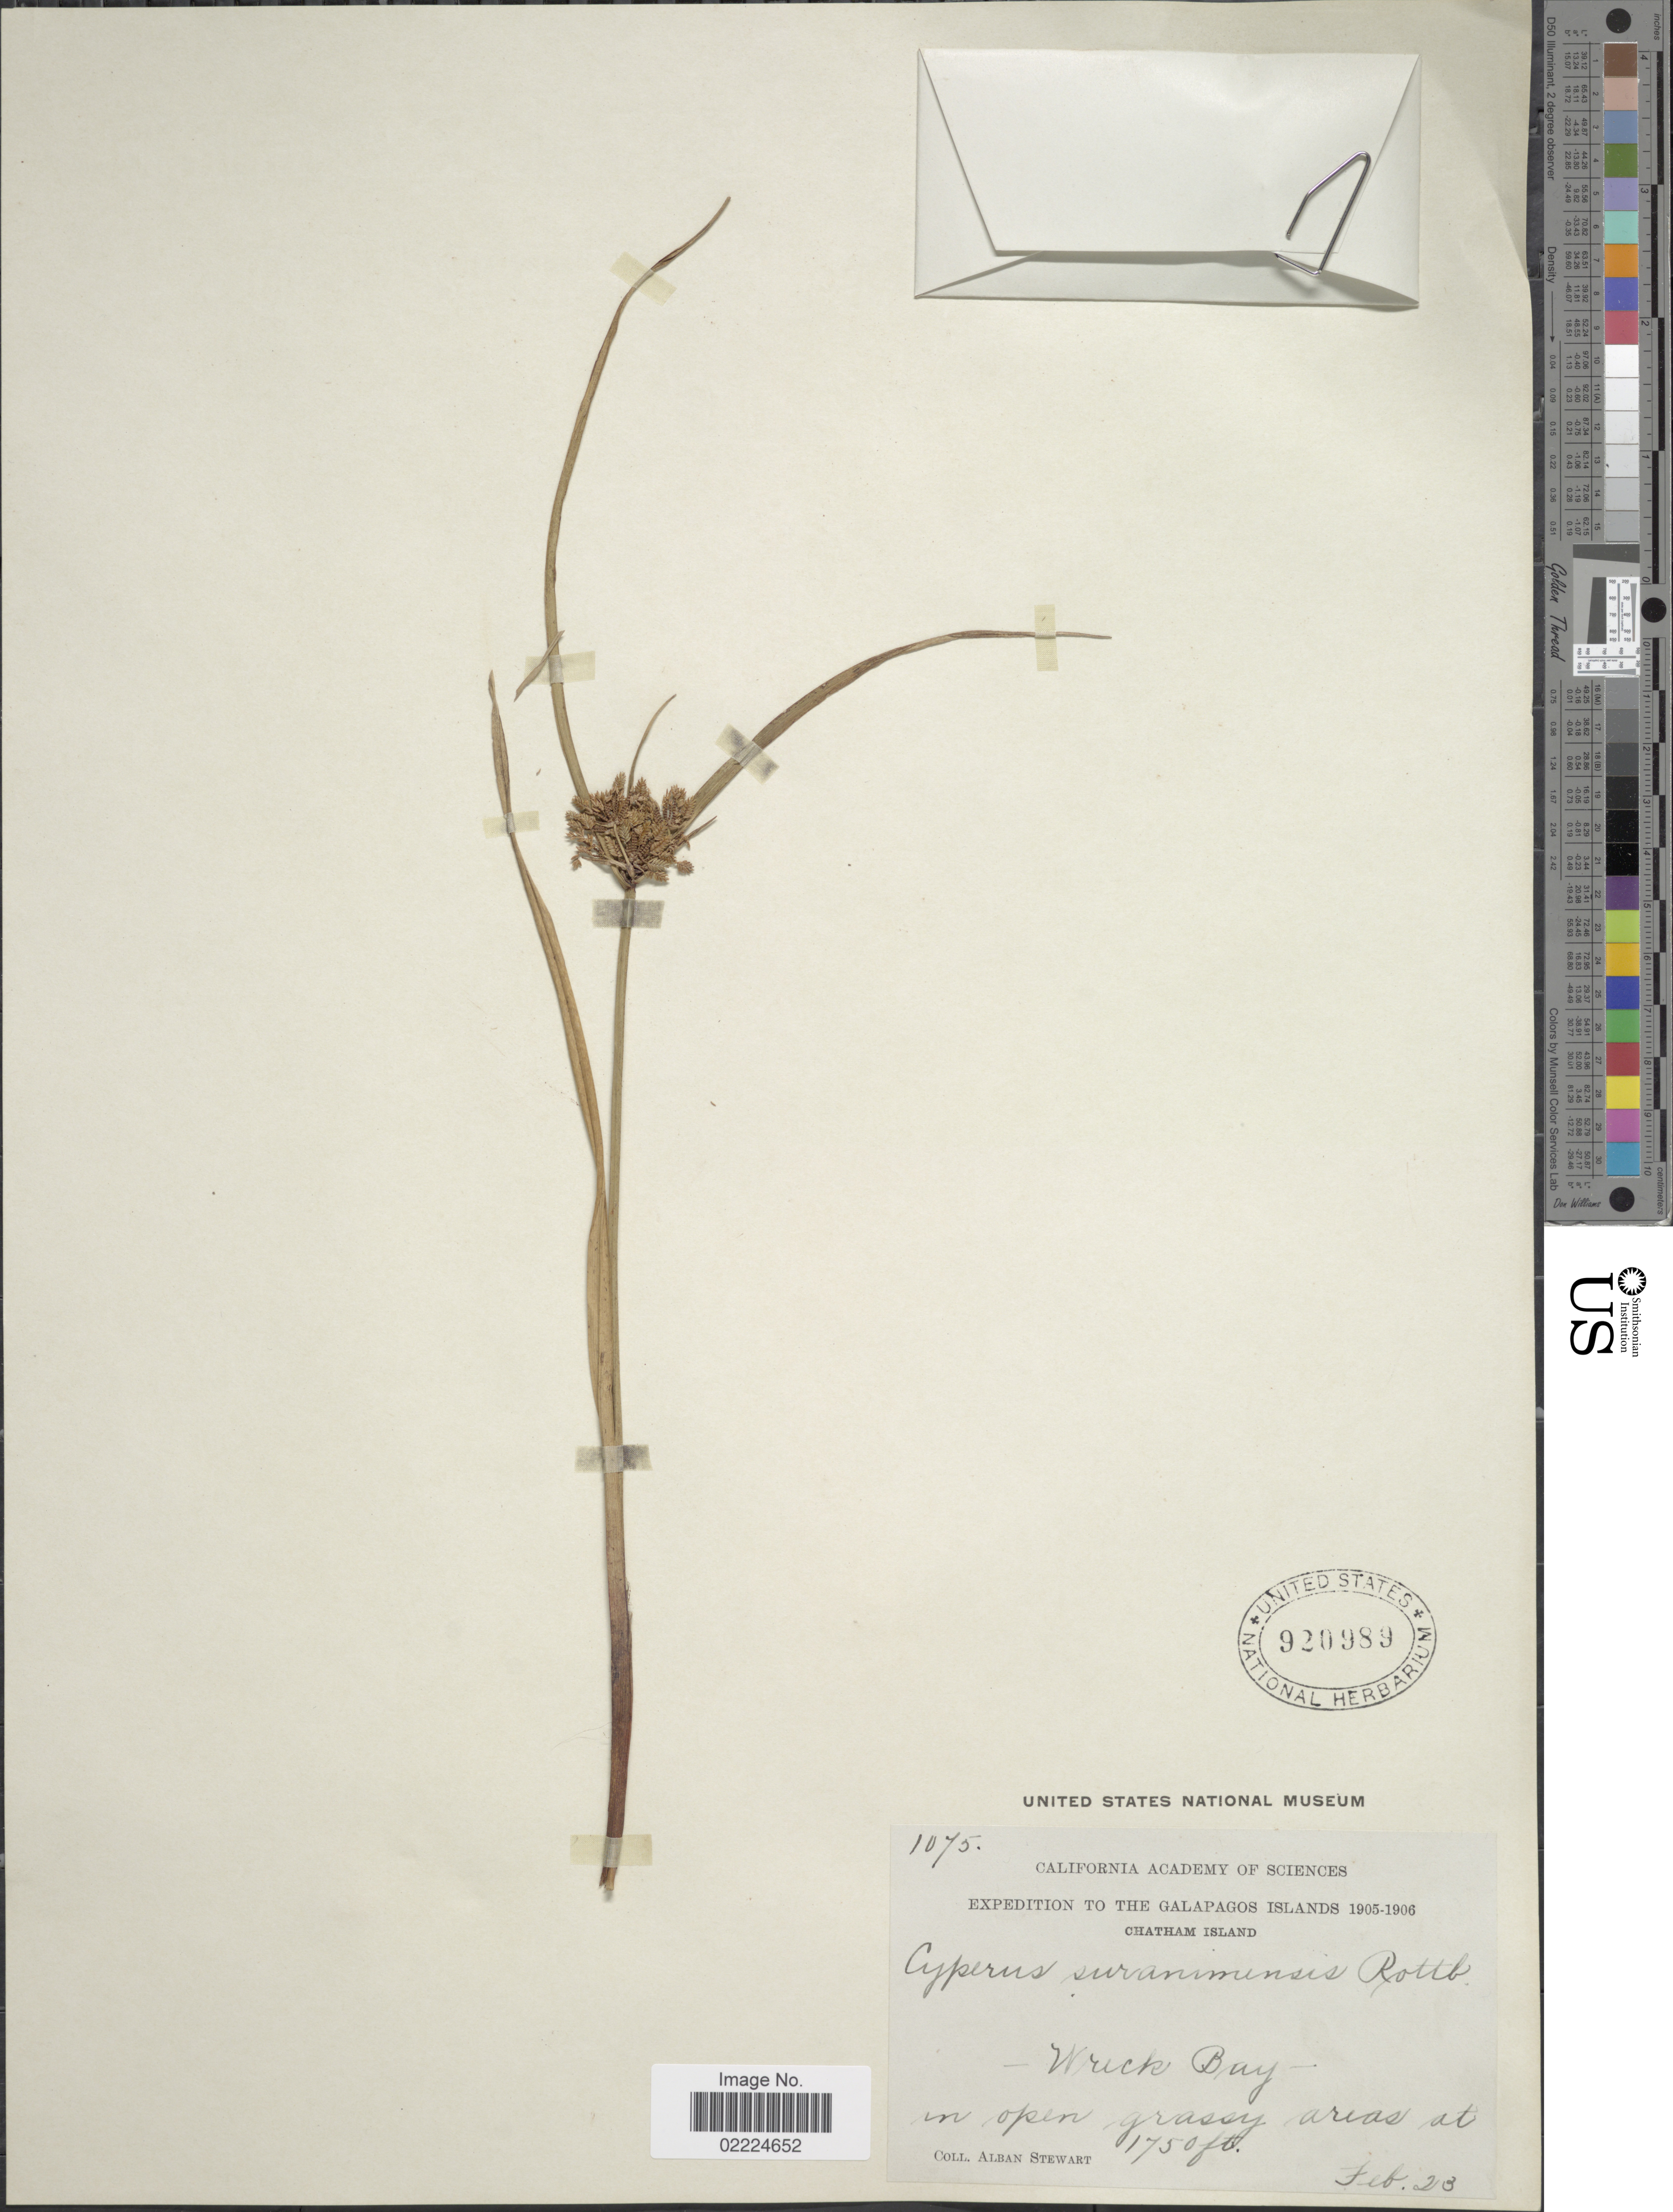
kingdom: Plantae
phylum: Tracheophyta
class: Liliopsida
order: Poales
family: Cyperaceae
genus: Cyperus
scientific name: Cyperus surinamensis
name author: Rottb.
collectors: A. Stewart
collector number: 1075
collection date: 1905-02-23/1906-02-23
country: Ecuador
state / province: Colón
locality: Galapagos Islands. Chatham Island. Wreck Bay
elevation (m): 533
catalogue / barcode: US 920989